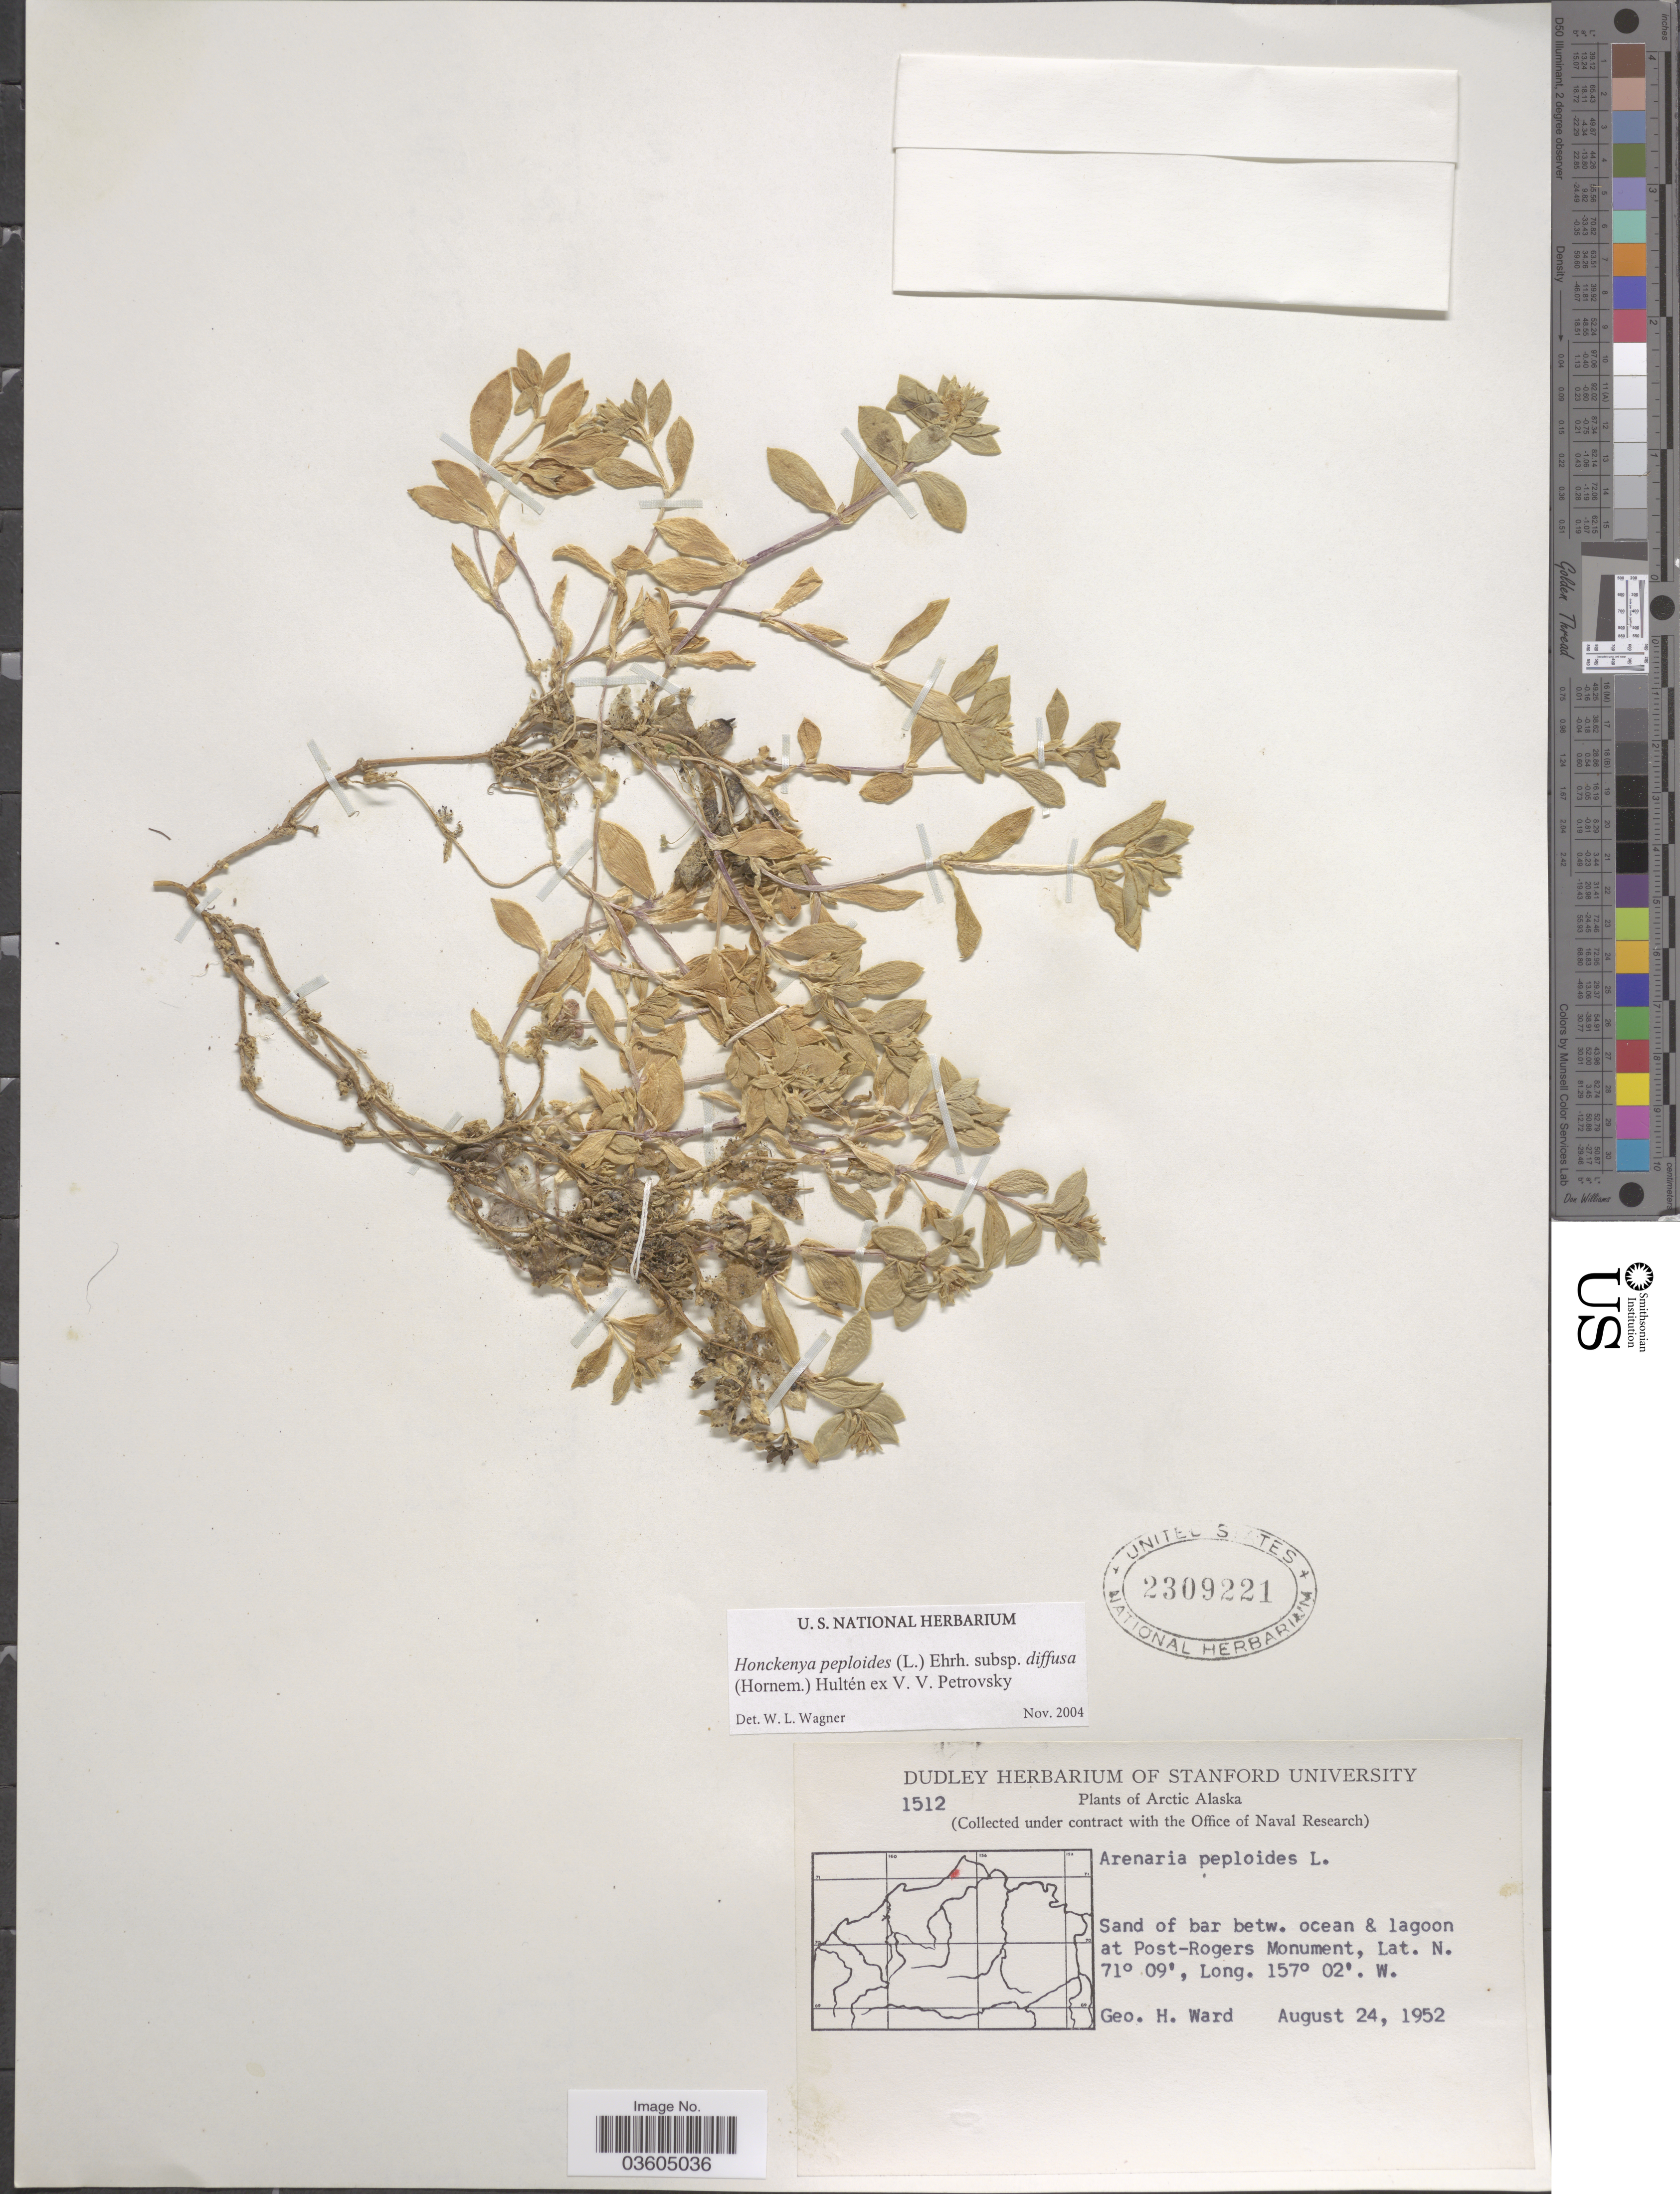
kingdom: Plantae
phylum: Tracheophyta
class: Magnoliopsida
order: Caryophyllales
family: Caryophyllaceae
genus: Honckenya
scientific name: Honckenya peploides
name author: (L.) Ehrh.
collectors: G. H. Ward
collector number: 1512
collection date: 1952-08-24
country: United States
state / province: Alaska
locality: Arctic Alaska. Sand of bar betw. ocean & lagoon at Post-Rogers Monument.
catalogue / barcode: US 2309221